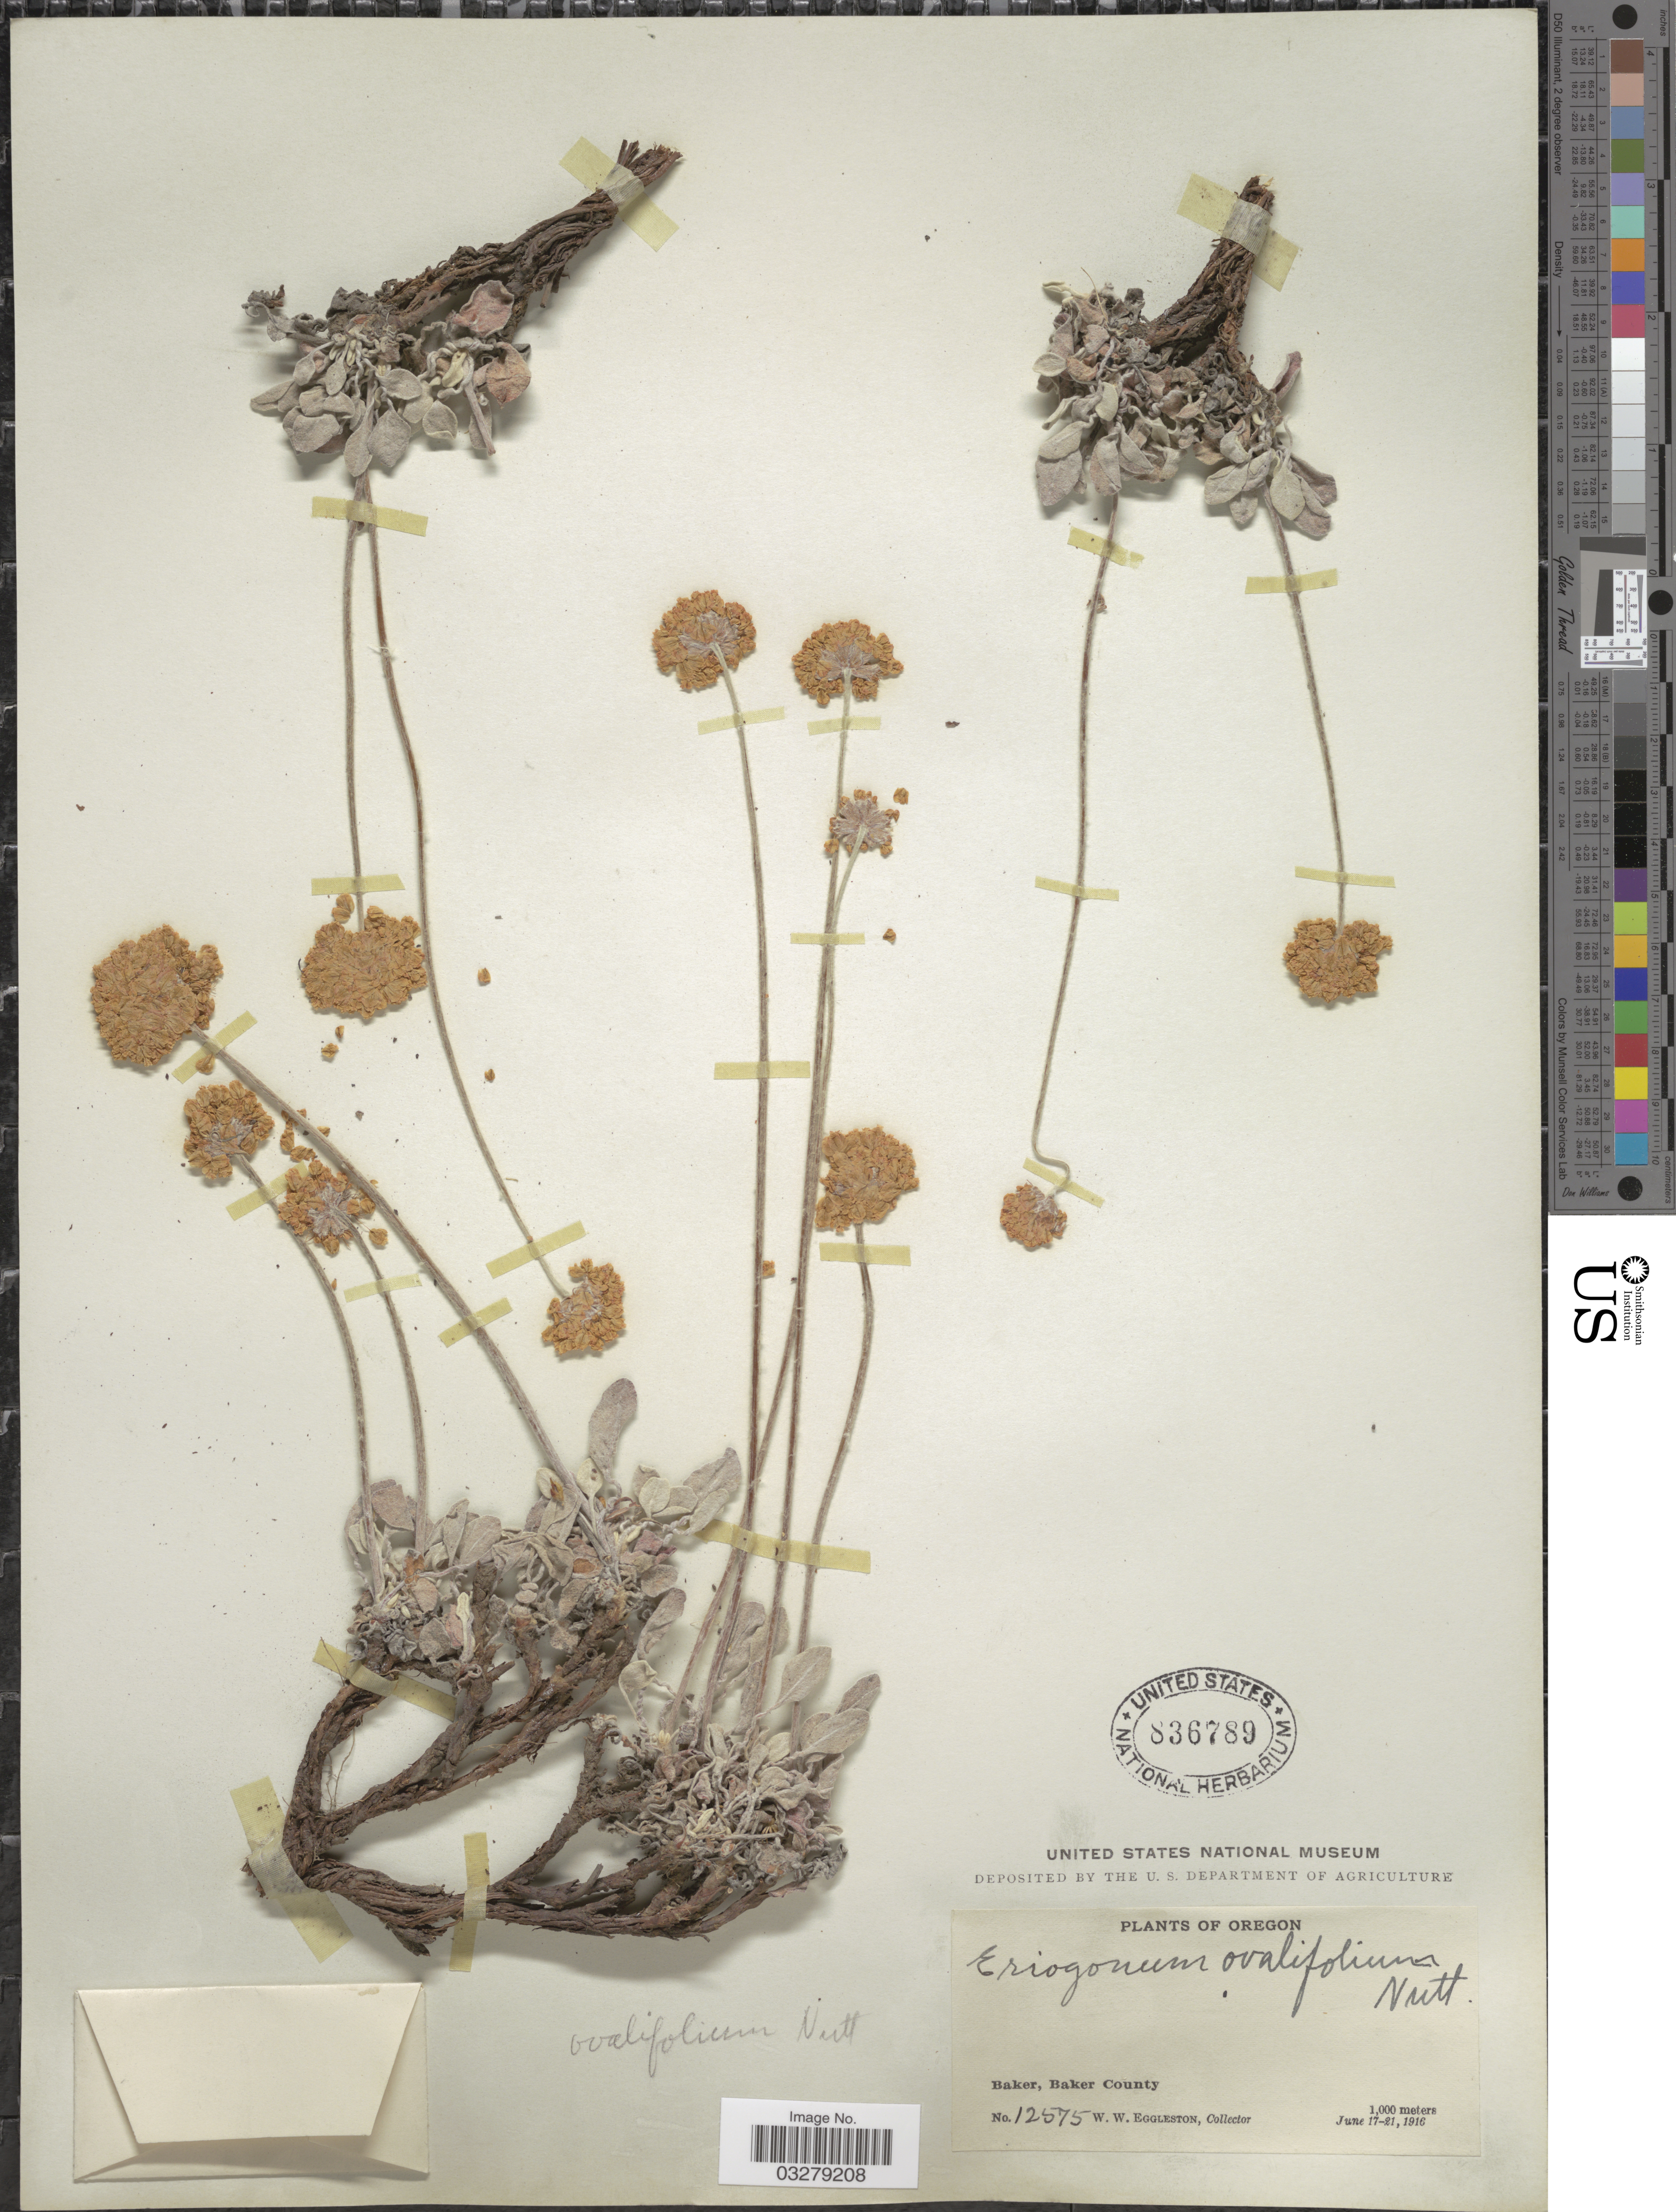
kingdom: Plantae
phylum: Tracheophyta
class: Magnoliopsida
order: Caryophyllales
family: Polygonaceae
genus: Eriogonum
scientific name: Eriogonum ovalifolium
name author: Nutt.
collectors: W. W. Eggleston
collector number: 12575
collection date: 1916-06-17/1916-06-21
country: United States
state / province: Oregon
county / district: Baker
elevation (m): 1000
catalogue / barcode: US 836789